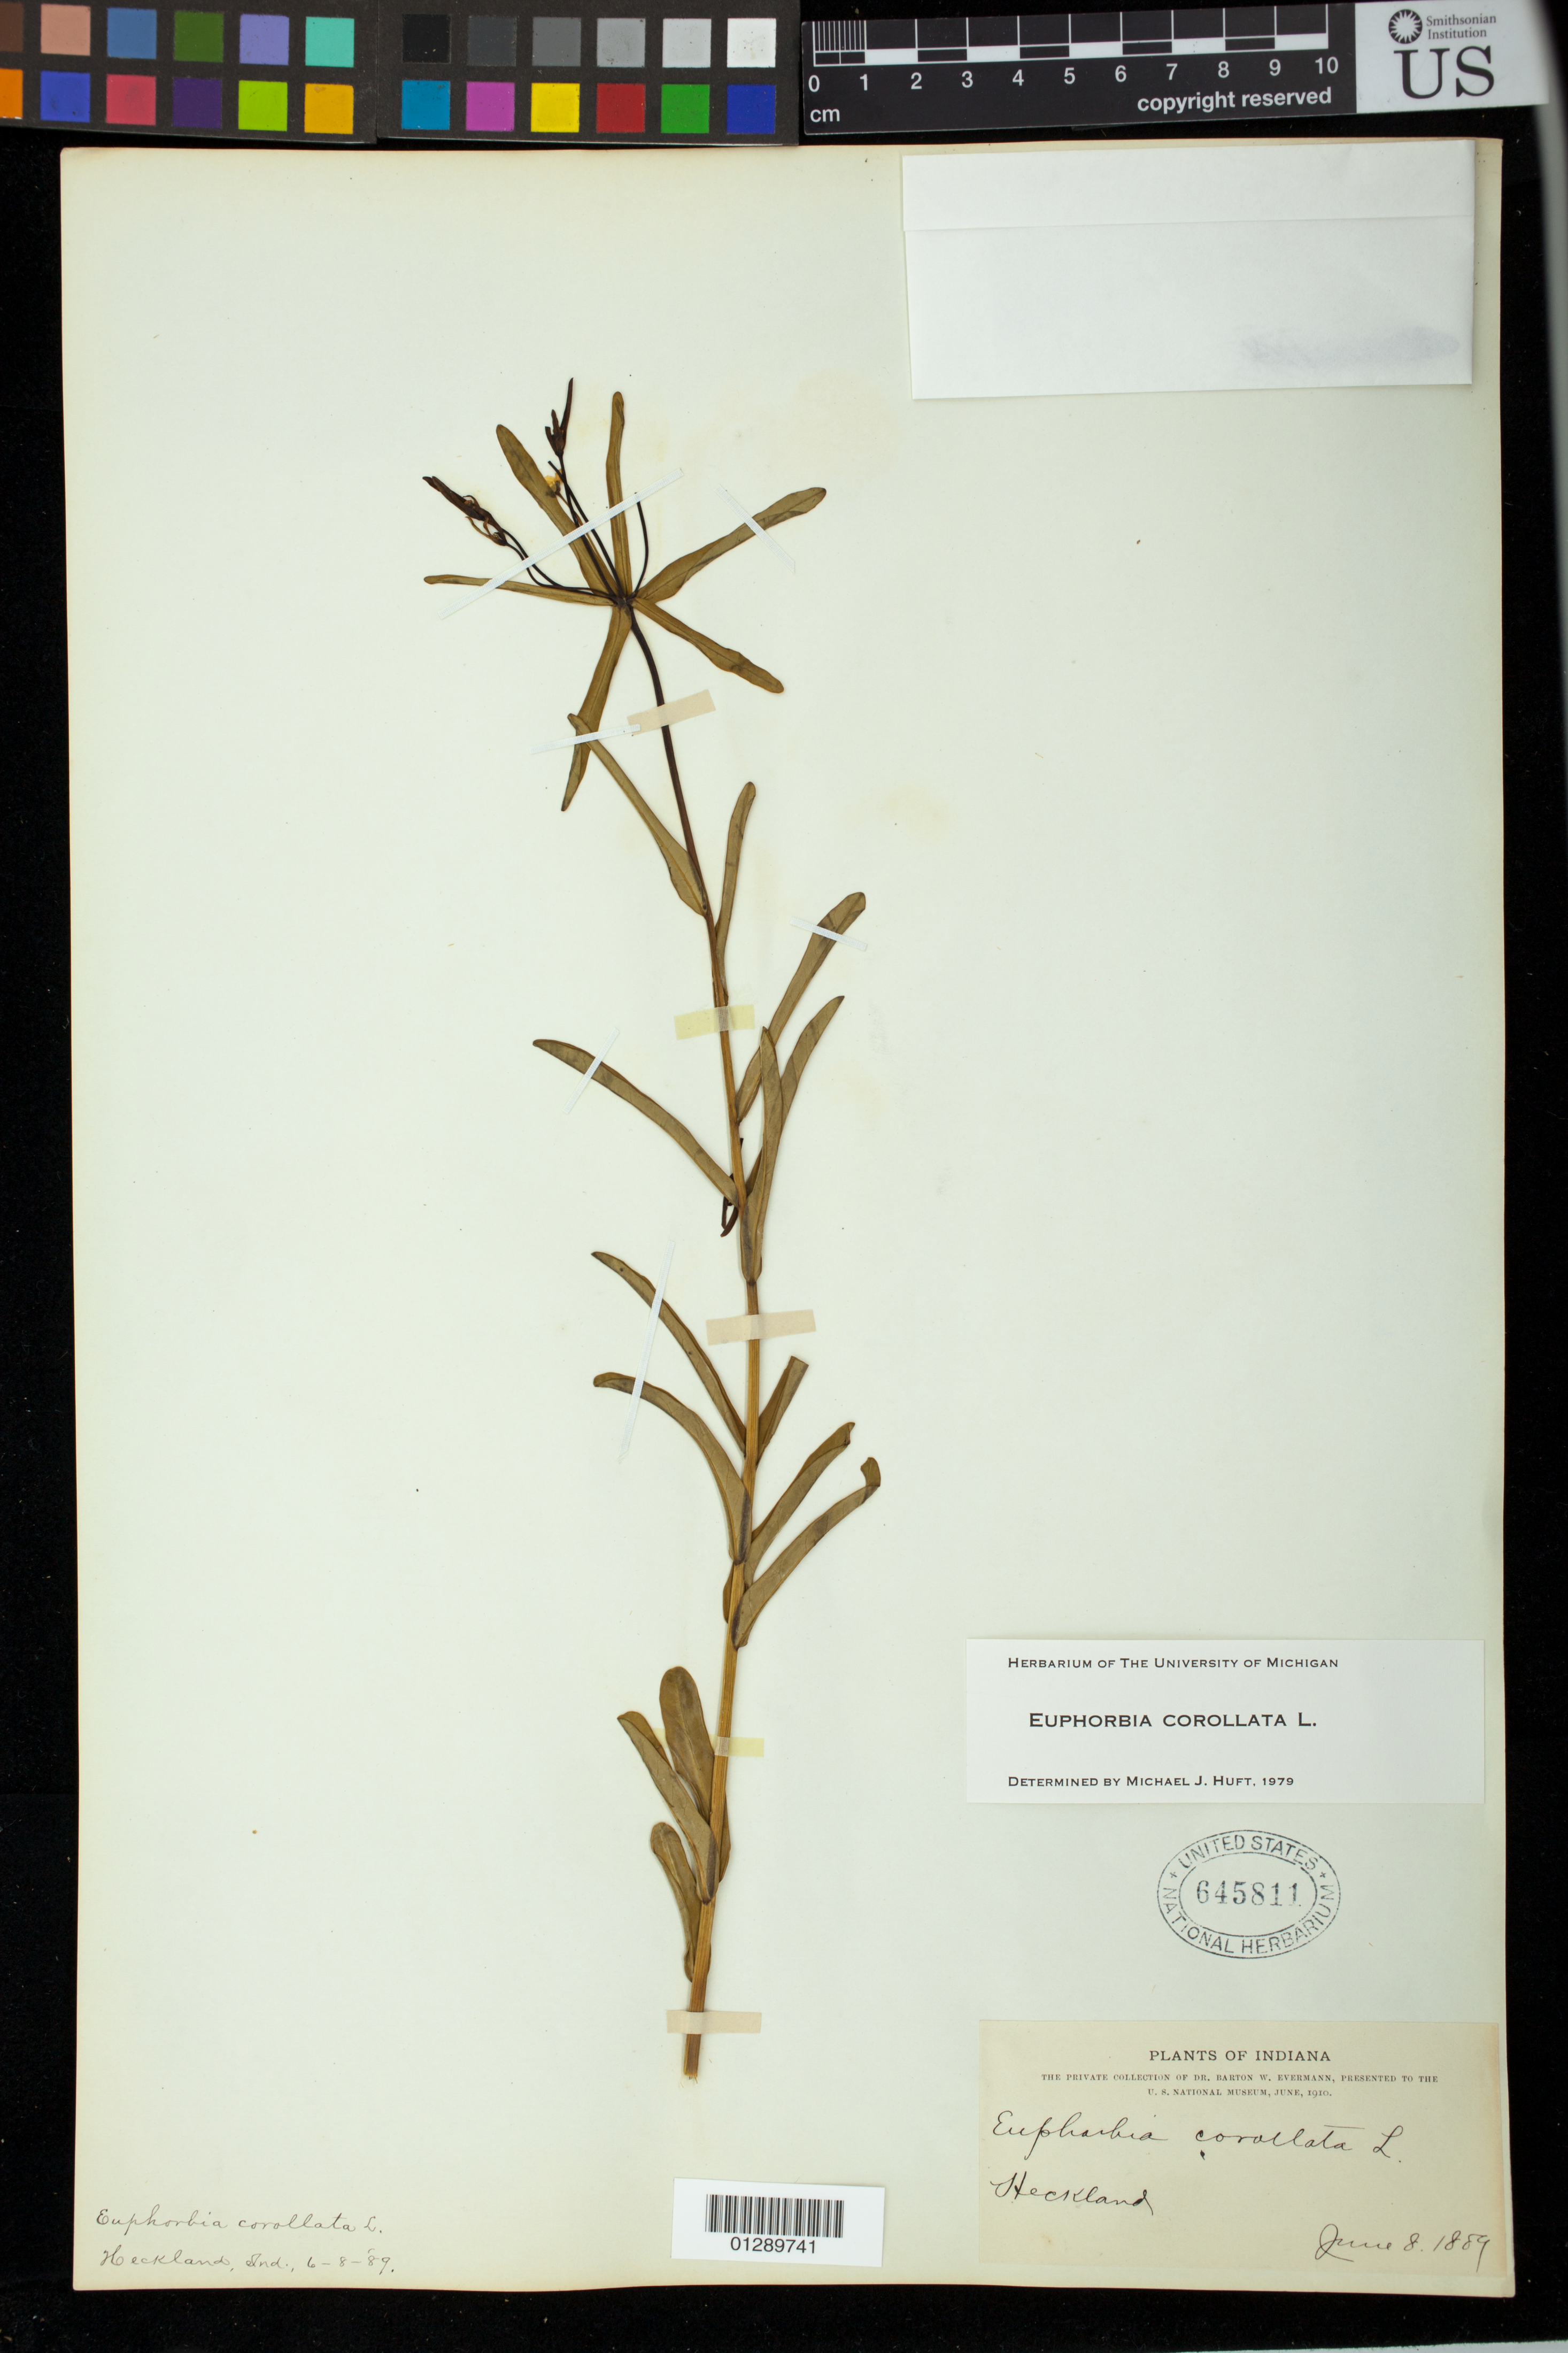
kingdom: Plantae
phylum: Tracheophyta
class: Magnoliopsida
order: Malpighiales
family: Euphorbiaceae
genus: Euphorbia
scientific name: Euphorbia corollata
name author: L.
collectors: B. W. Evermann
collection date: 1889-06-08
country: United States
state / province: Indiana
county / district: Vigo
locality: Heckland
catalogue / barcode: US 645811